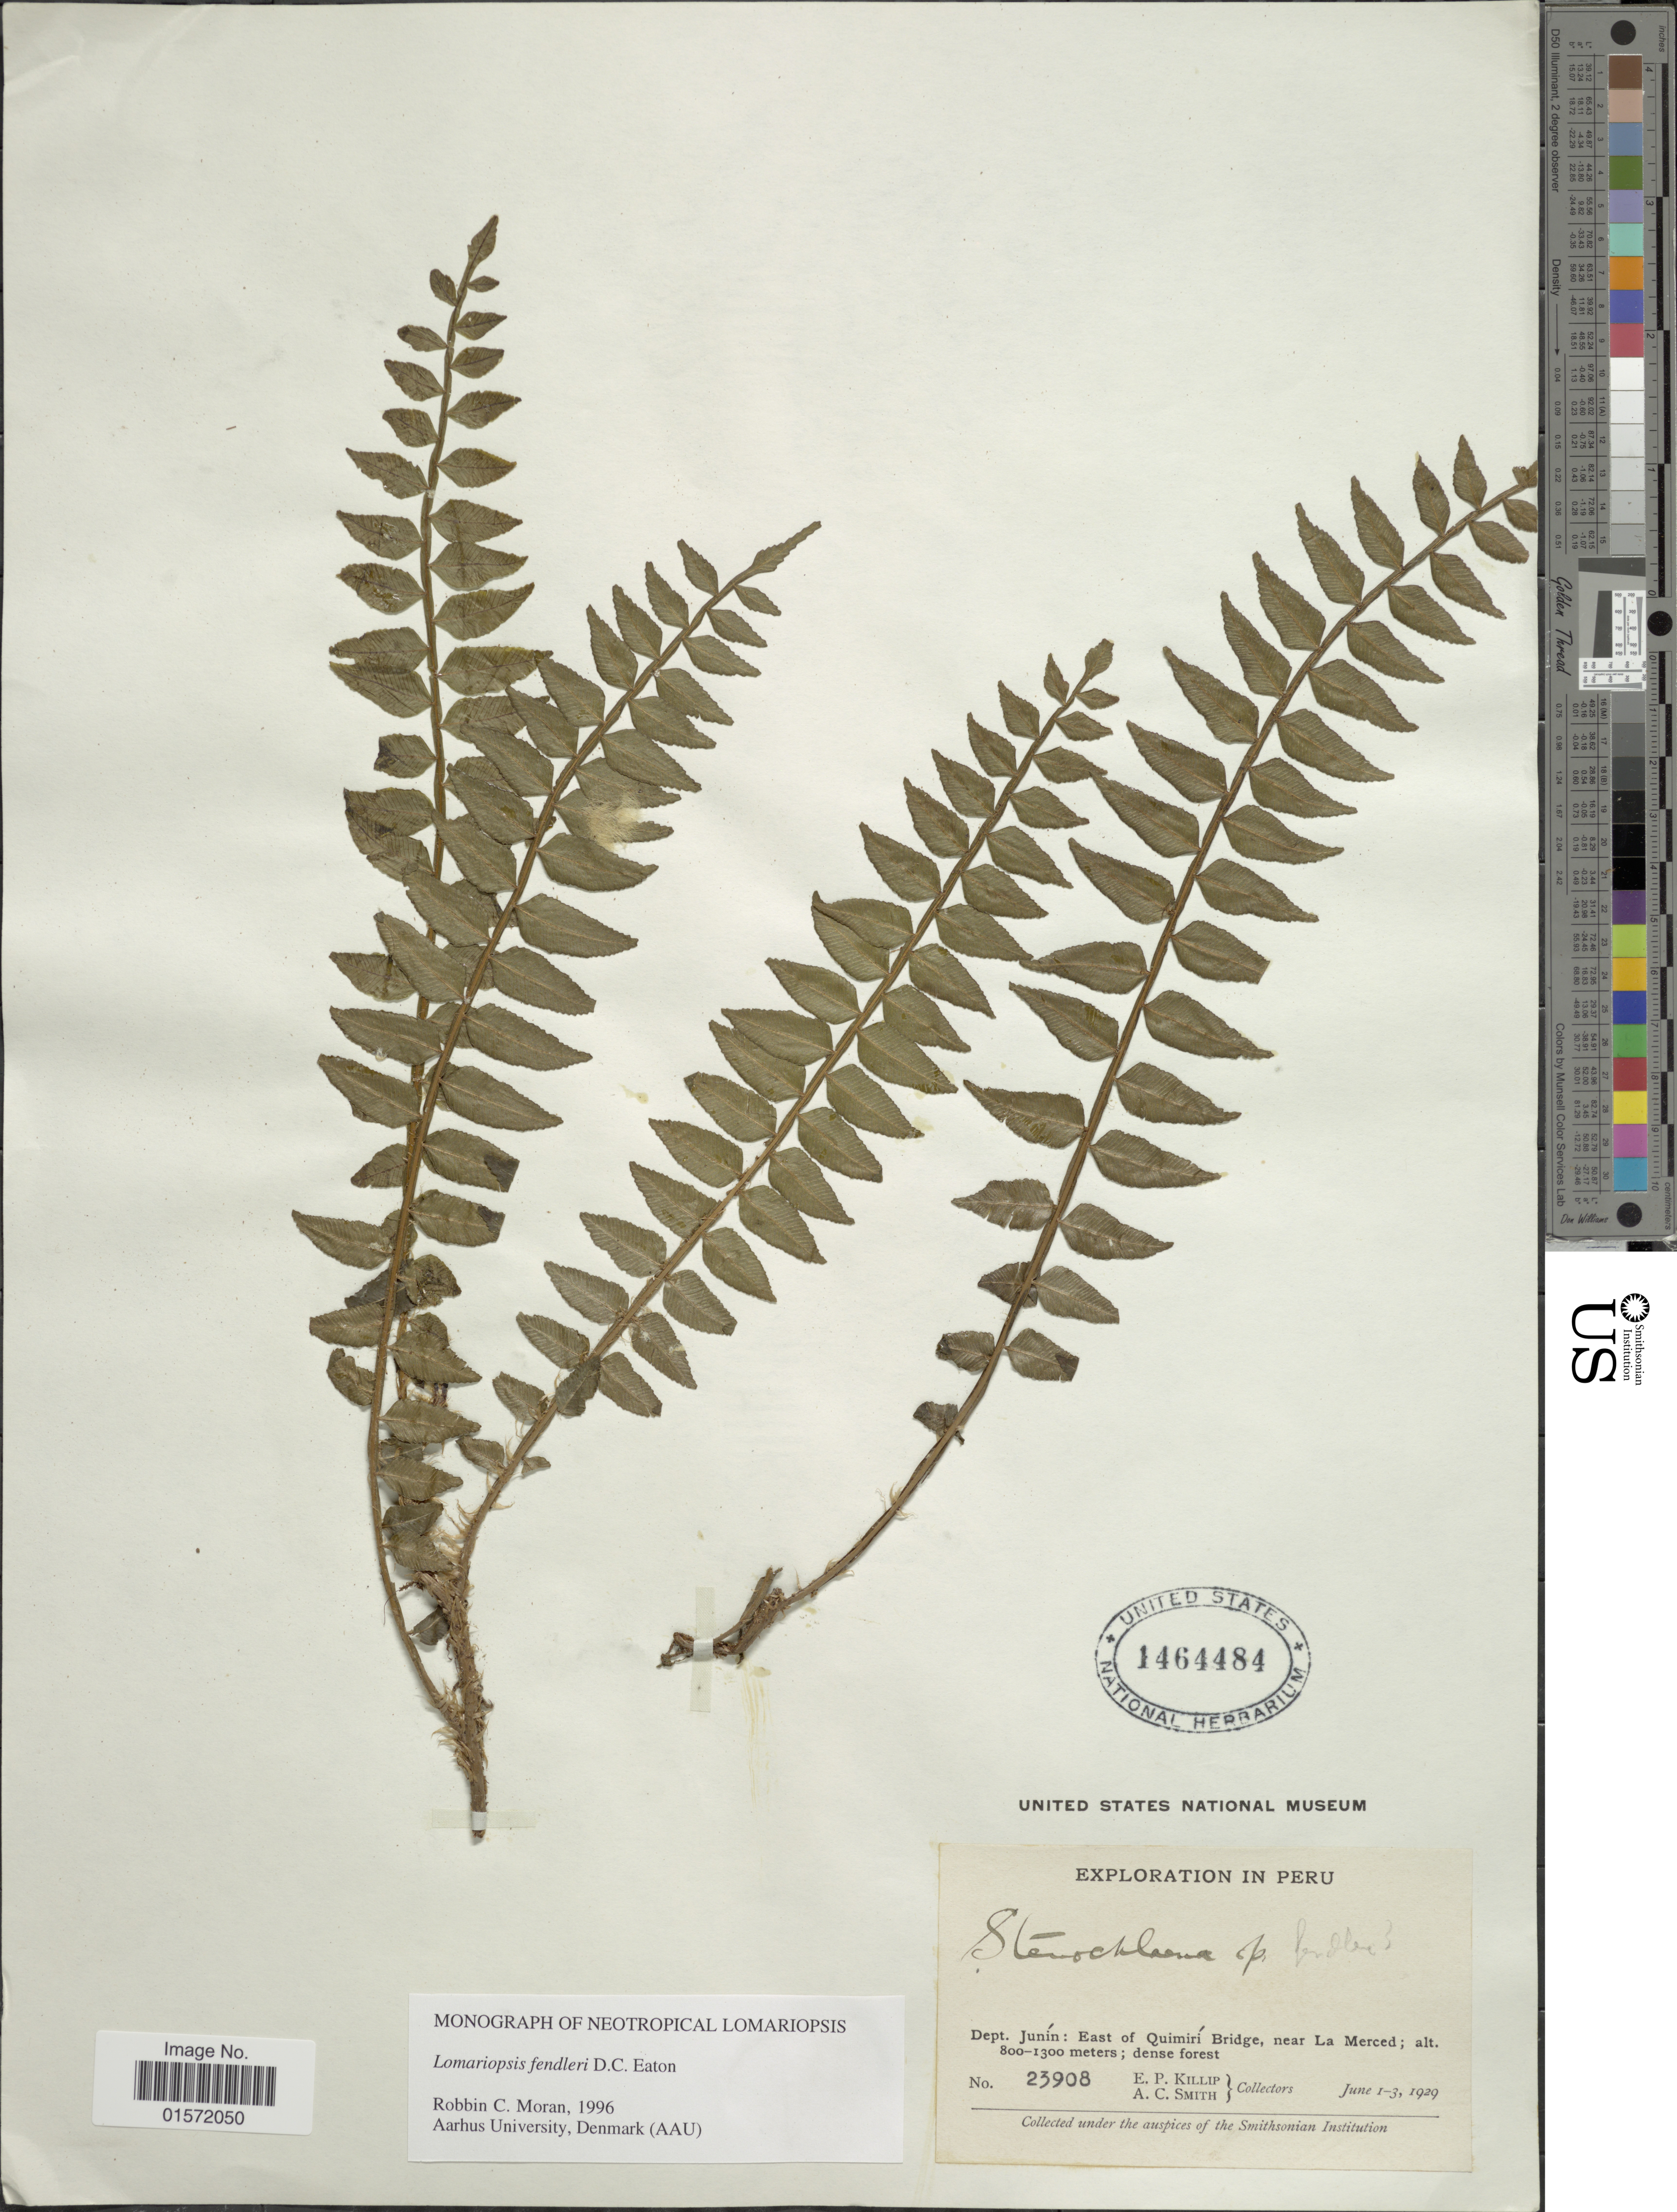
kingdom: Plantae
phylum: Tracheophyta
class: Polypodiopsida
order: Polypodiales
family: Lomariopsidaceae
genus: Lomariopsis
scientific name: Lomariopsis fendleri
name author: D.C. Eaton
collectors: E. P. Killip & A. C. Smith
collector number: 23908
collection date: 1929-06-01/1929-06-03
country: Peru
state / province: Junín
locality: East of Quimirí Bridge, near La Merced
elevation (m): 800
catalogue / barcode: US 1464484